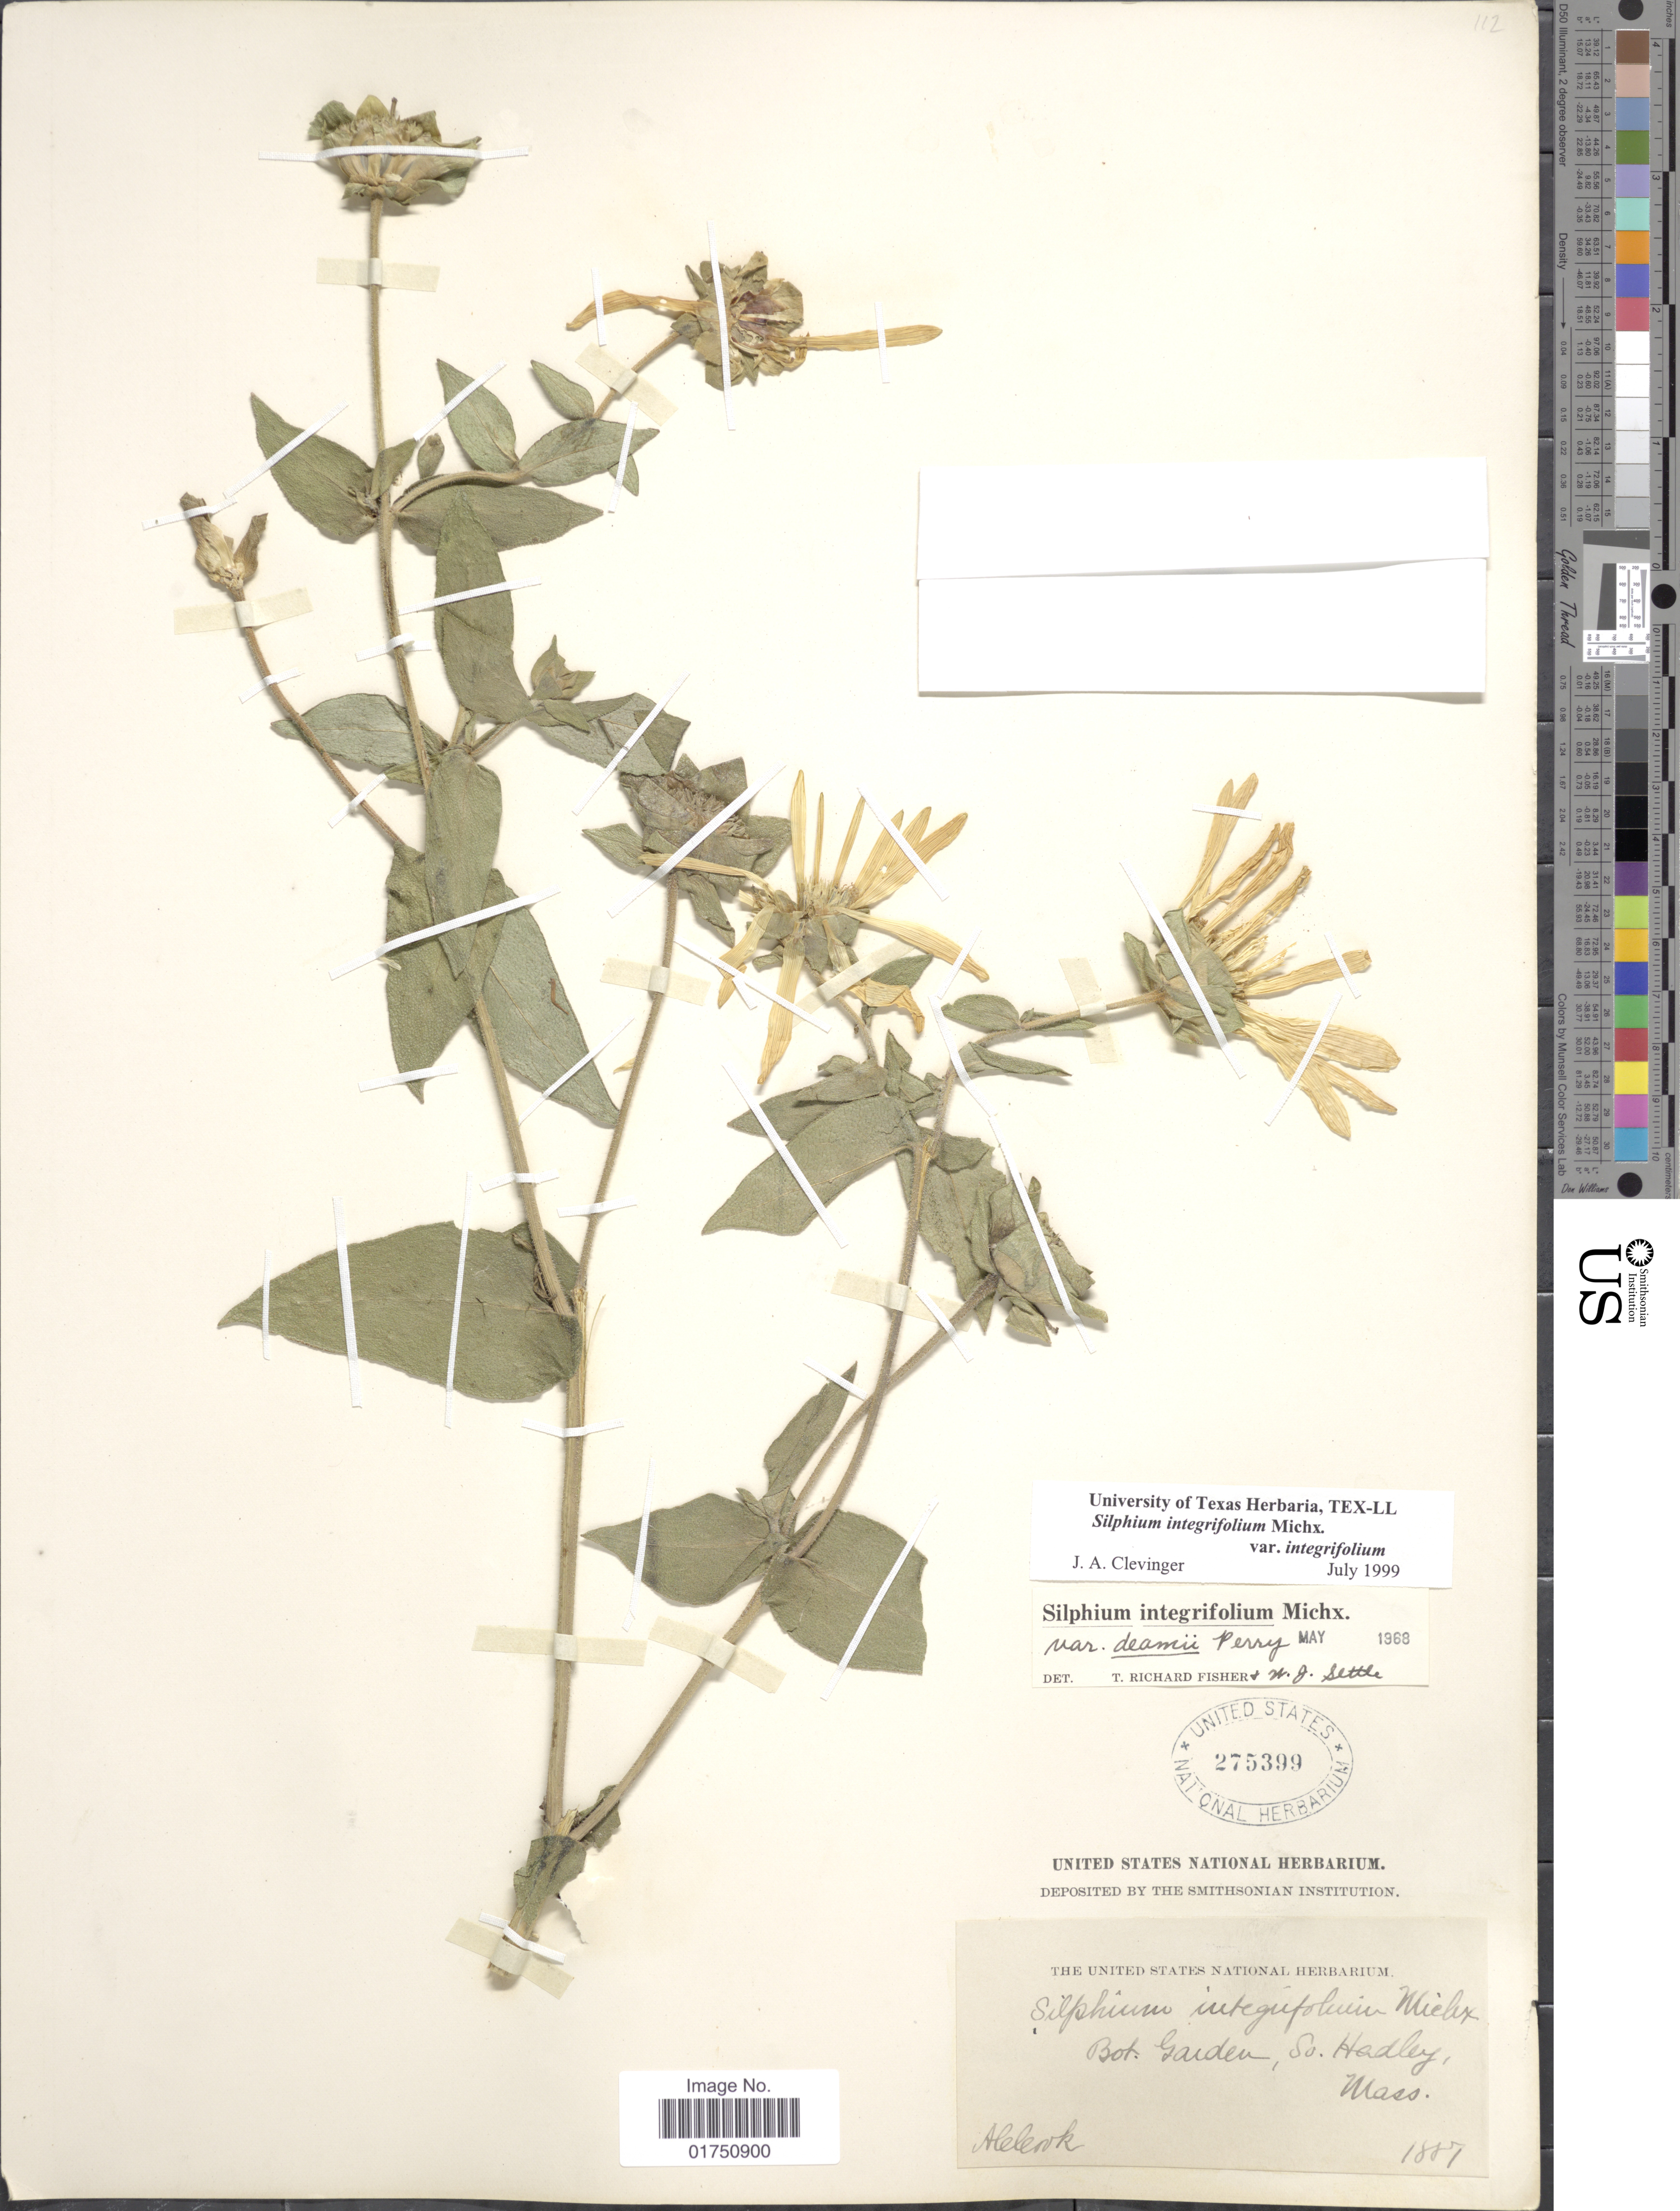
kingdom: Plantae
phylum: Tracheophyta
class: Magnoliopsida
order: Asterales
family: Asteraceae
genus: Silphium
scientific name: Silphium integrifolium var. integrifolium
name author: Michx.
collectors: A. Cook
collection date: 1887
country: United States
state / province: Massachusetts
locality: Bot. garden, So. Hadley, Mass.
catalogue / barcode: US 275399